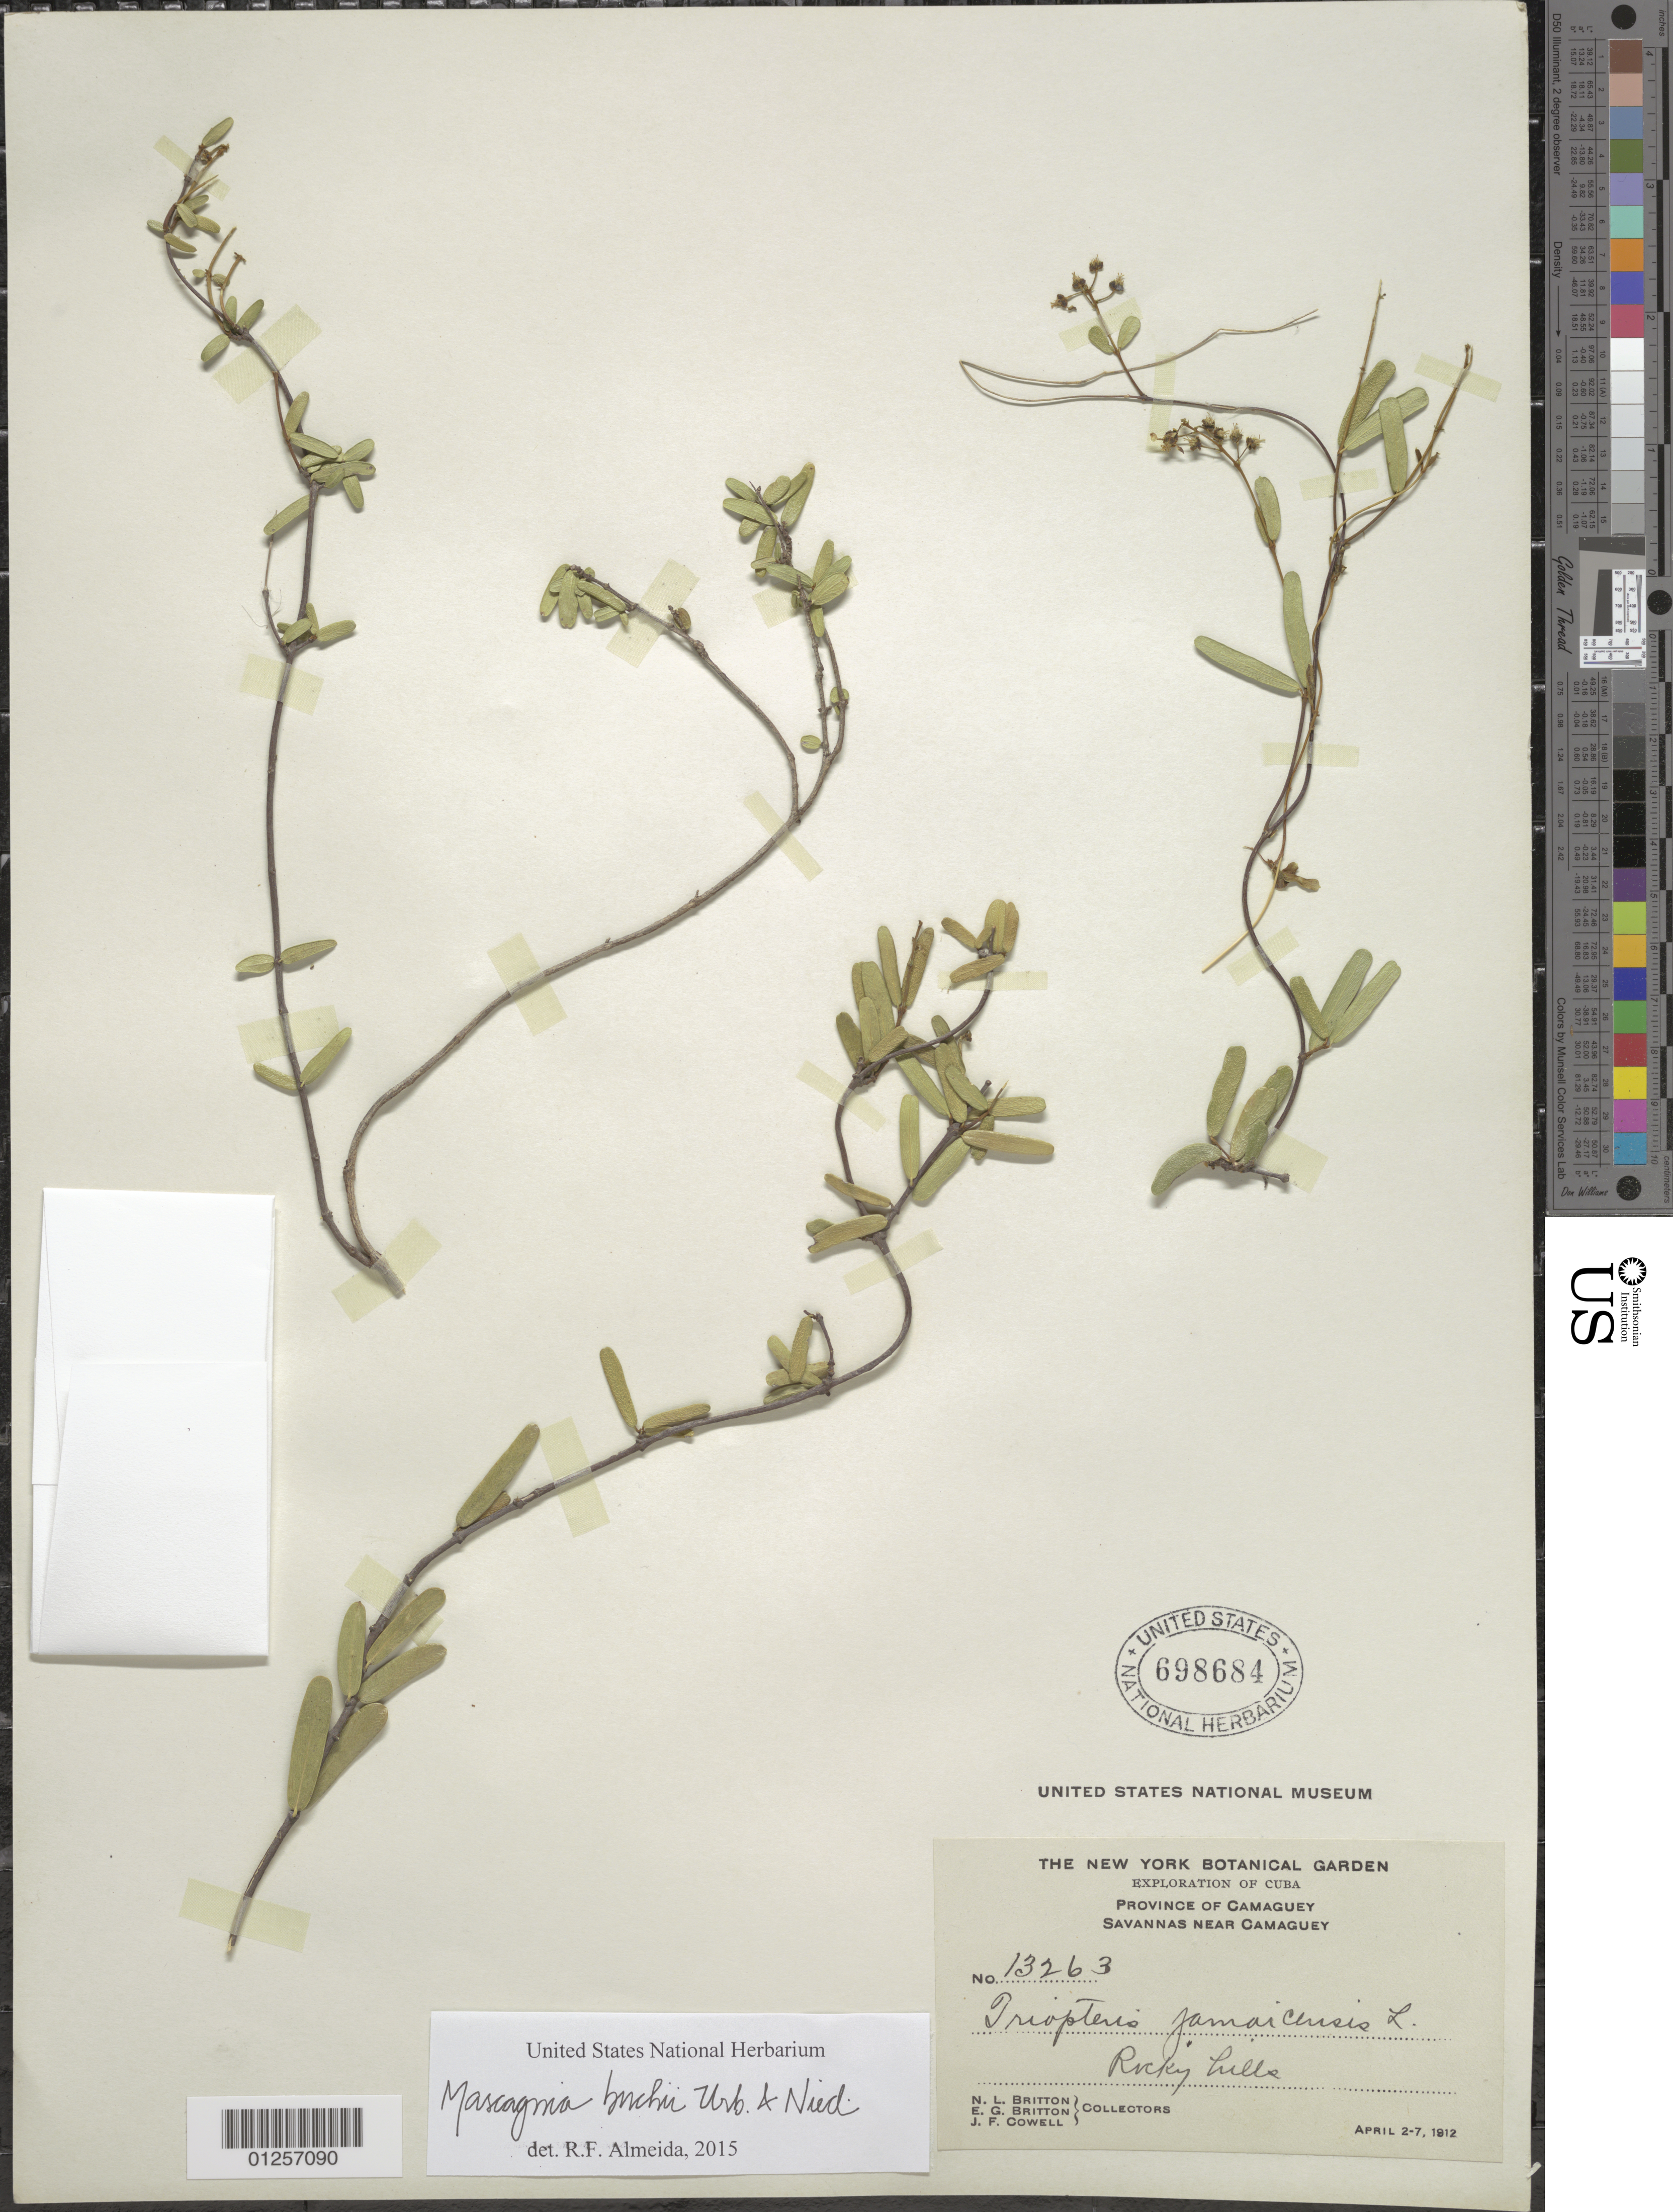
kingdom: Plantae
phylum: Tracheophyta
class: Magnoliopsida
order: Malpighiales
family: Malpighiaceae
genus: Mascagnia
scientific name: Mascagnia buchii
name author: Urb. & Nied.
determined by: De Almeida, R. F., (HUEFS), Universidade Estadual de Feira de Santana (BRAZIL)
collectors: N. Britton, E. G. Britton & J. F. Cowell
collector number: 13263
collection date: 1912-04-02/1912-04-07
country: Cuba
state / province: Camagüey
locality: Camagüey, near.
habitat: Savannas.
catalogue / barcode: US 698684